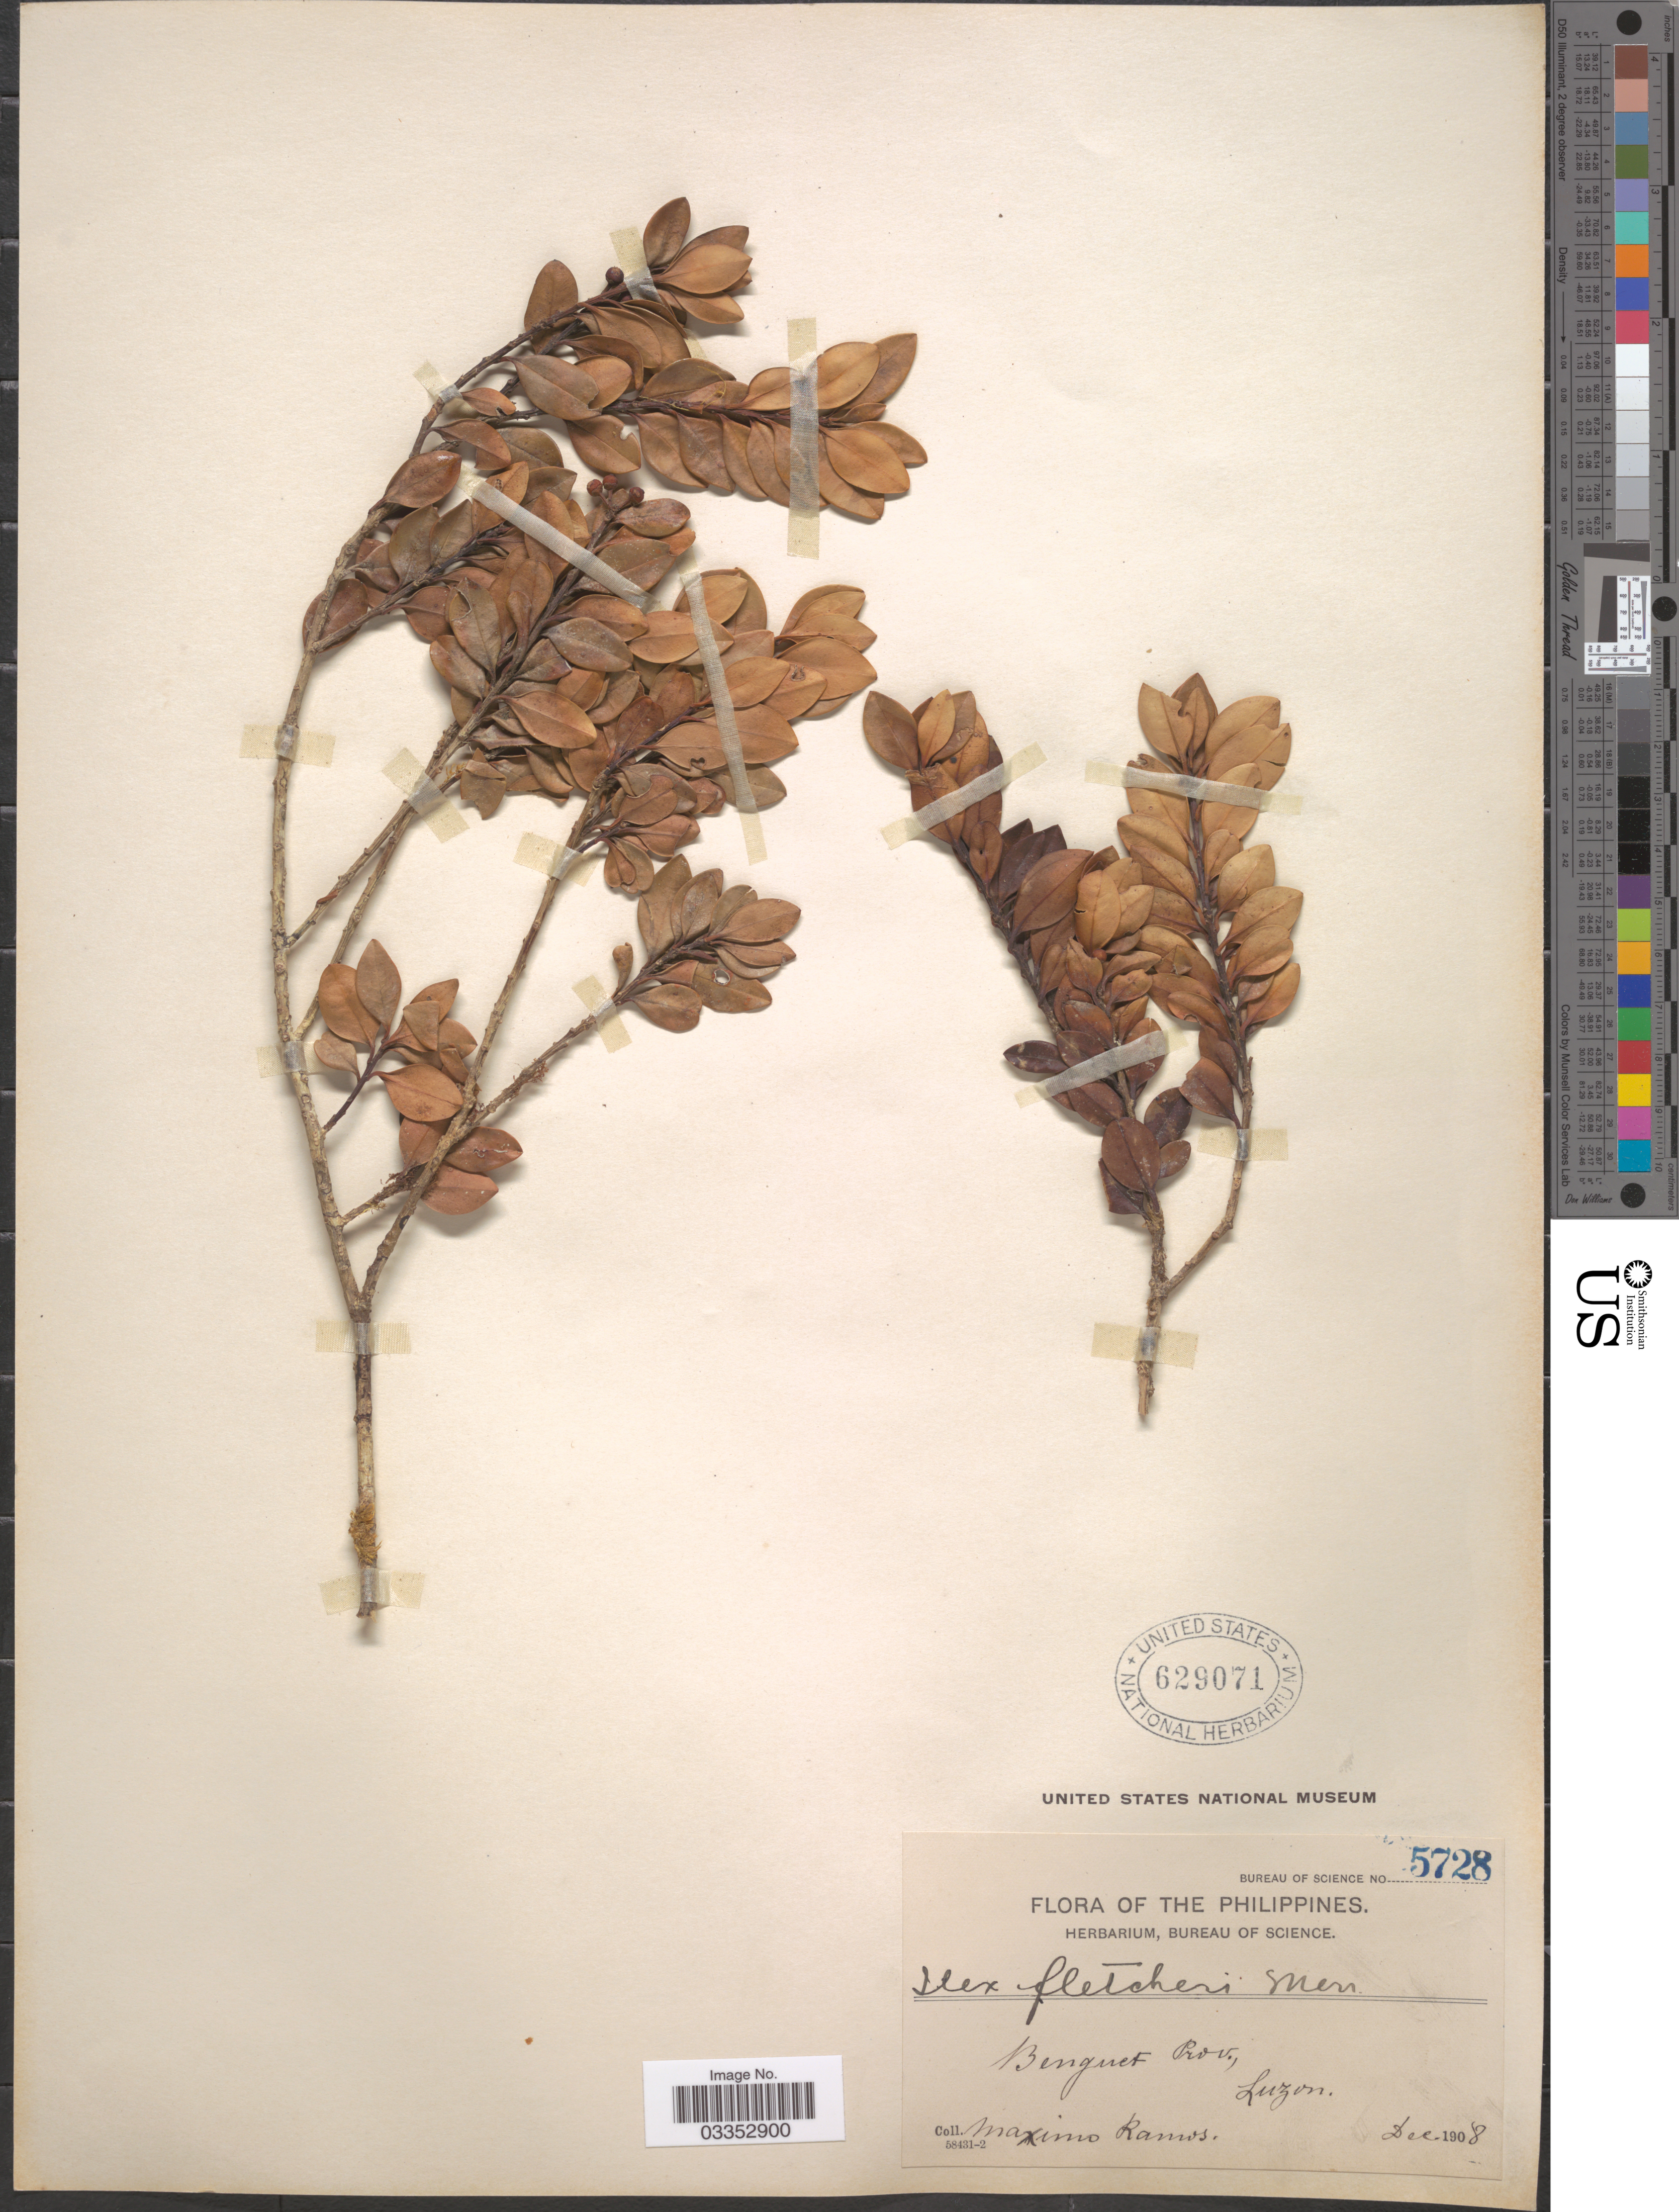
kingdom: Plantae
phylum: Tracheophyta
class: Magnoliopsida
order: Aquifoliales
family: Aquifoliaceae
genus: Ilex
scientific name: Ilex fletcheri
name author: Merr.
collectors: M. Ramos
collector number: Bureau of Science 5728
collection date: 1908-12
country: Philippines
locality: Benguet Prov., Luzon.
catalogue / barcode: US 629071